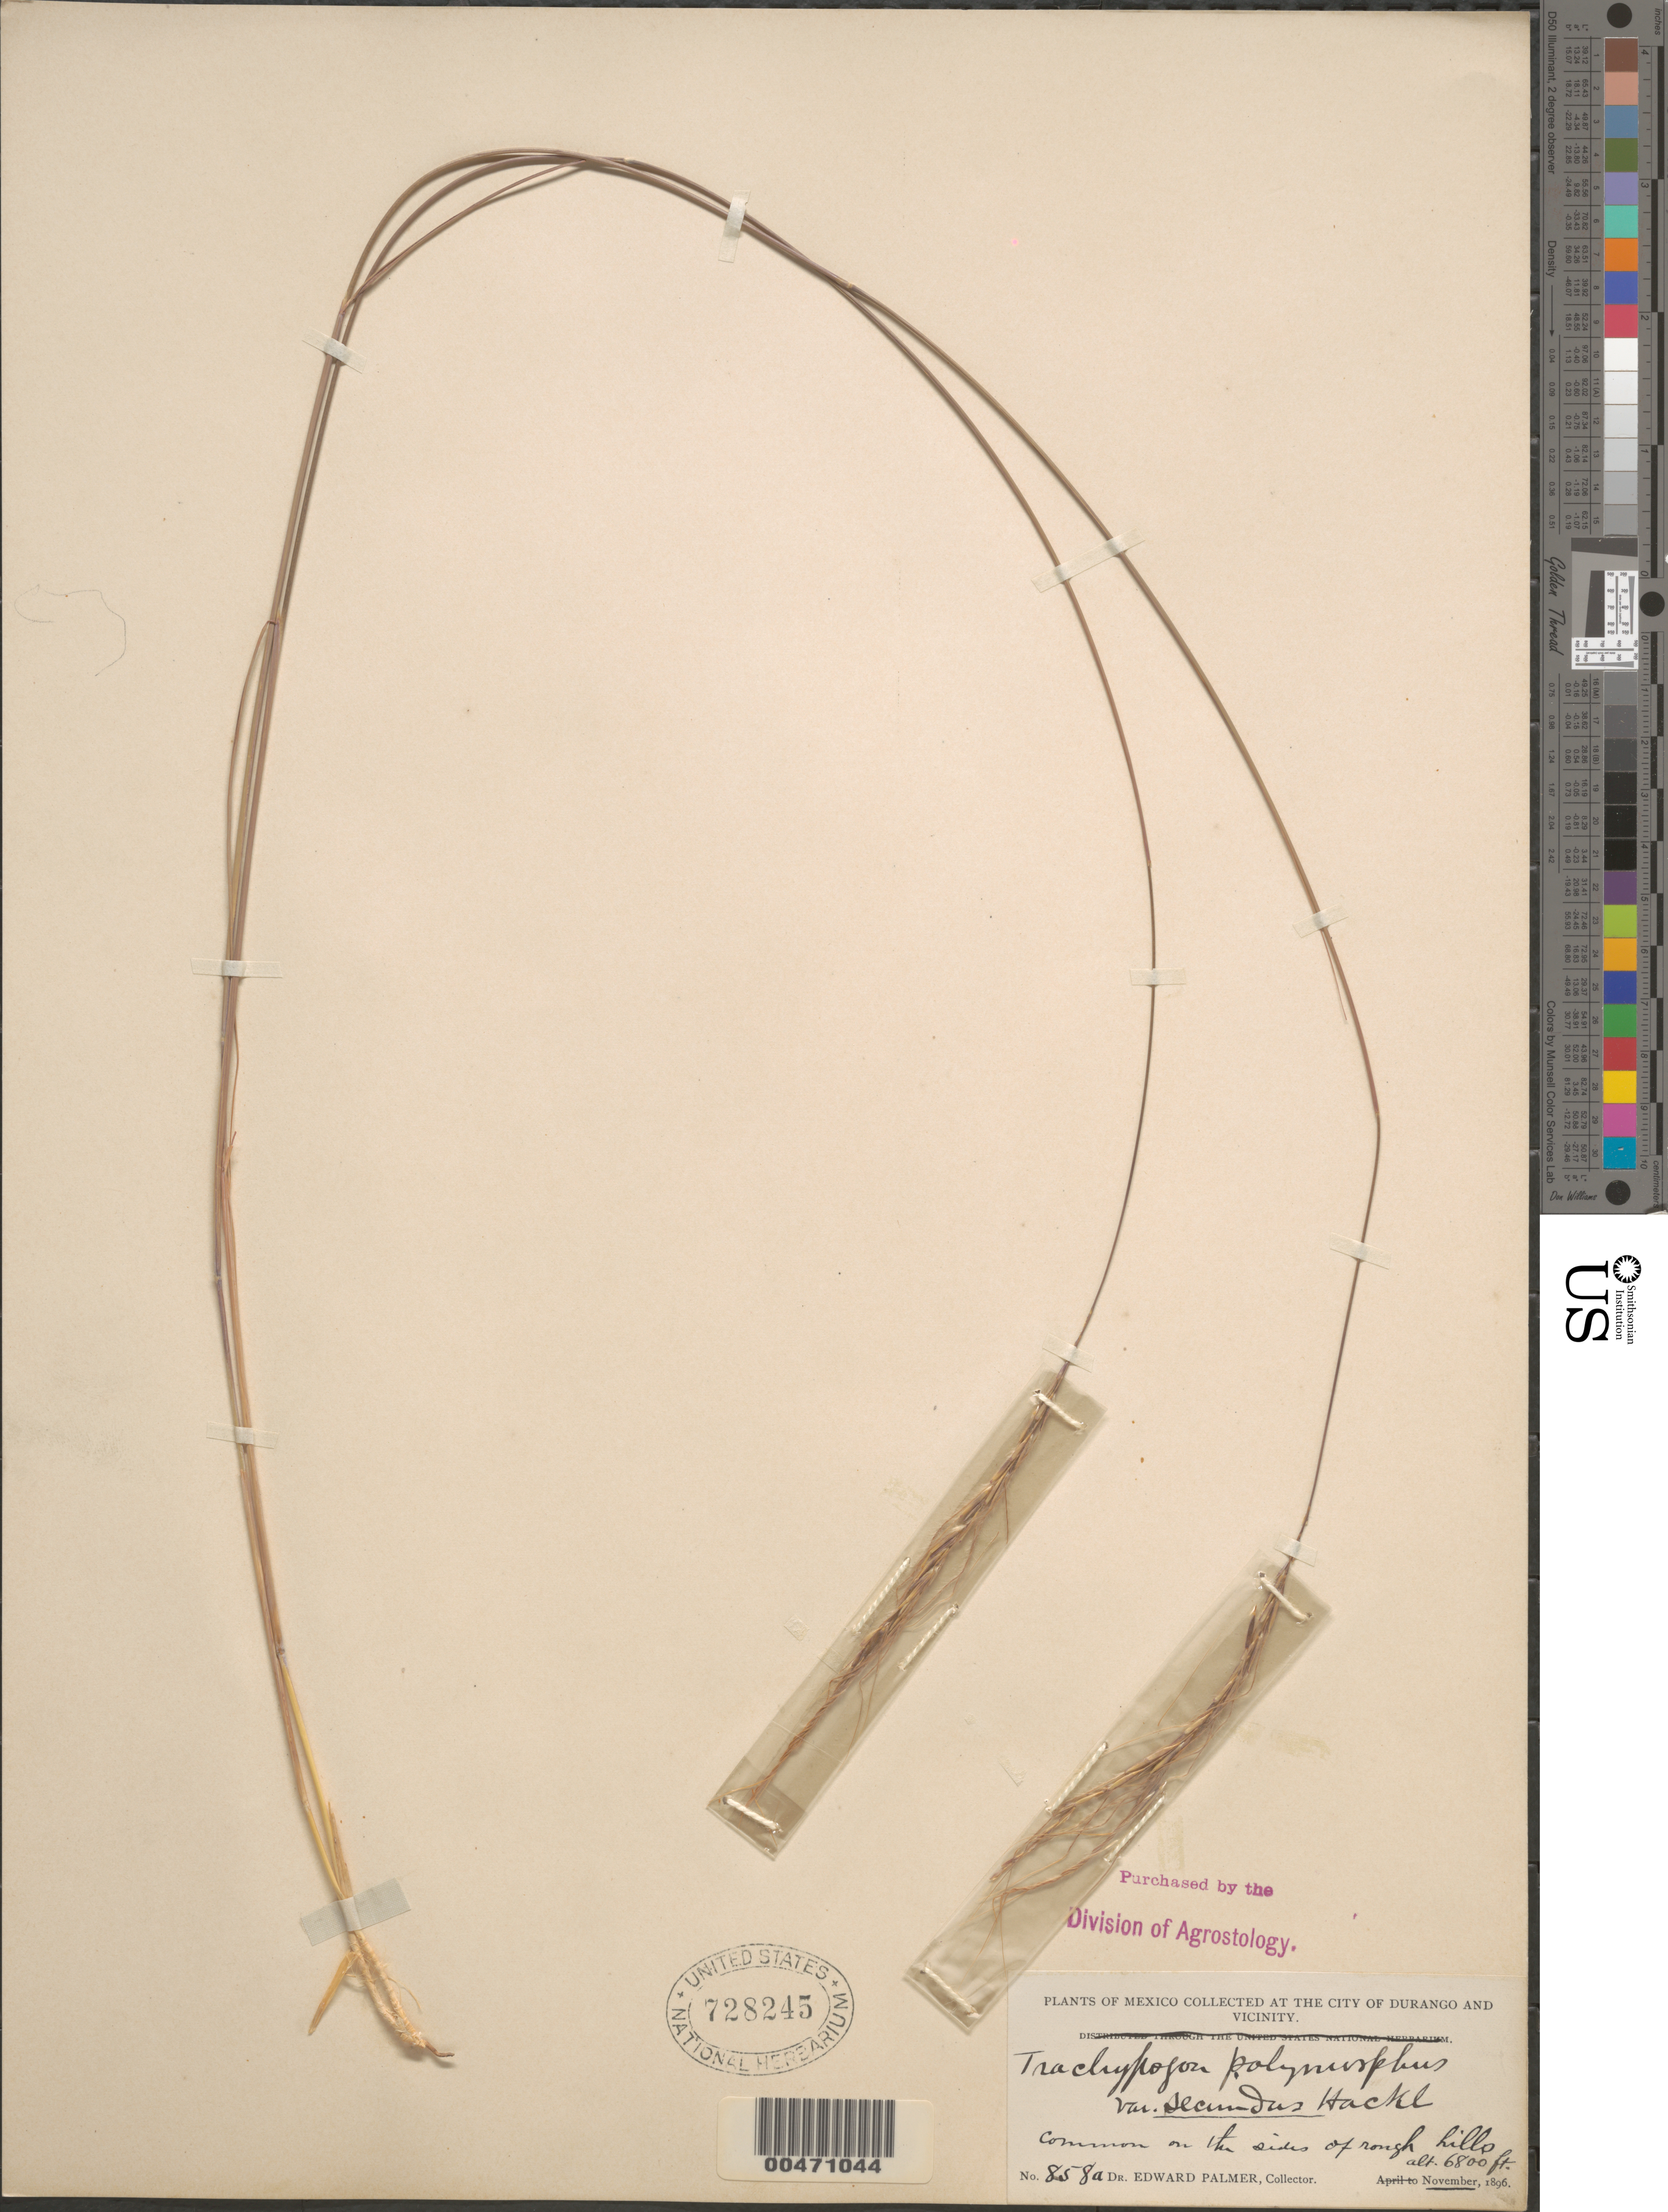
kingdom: Plantae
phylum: Tracheophyta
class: Liliopsida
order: Poales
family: Poaceae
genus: Trachypogon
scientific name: Trachypogon secundus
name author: (J. Presl) Scribn.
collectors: E. Palmer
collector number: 858a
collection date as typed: Nov 1896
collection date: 1896-11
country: Mexico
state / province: Durango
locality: City of Durango & vicinity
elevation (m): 2073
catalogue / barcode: US 728245